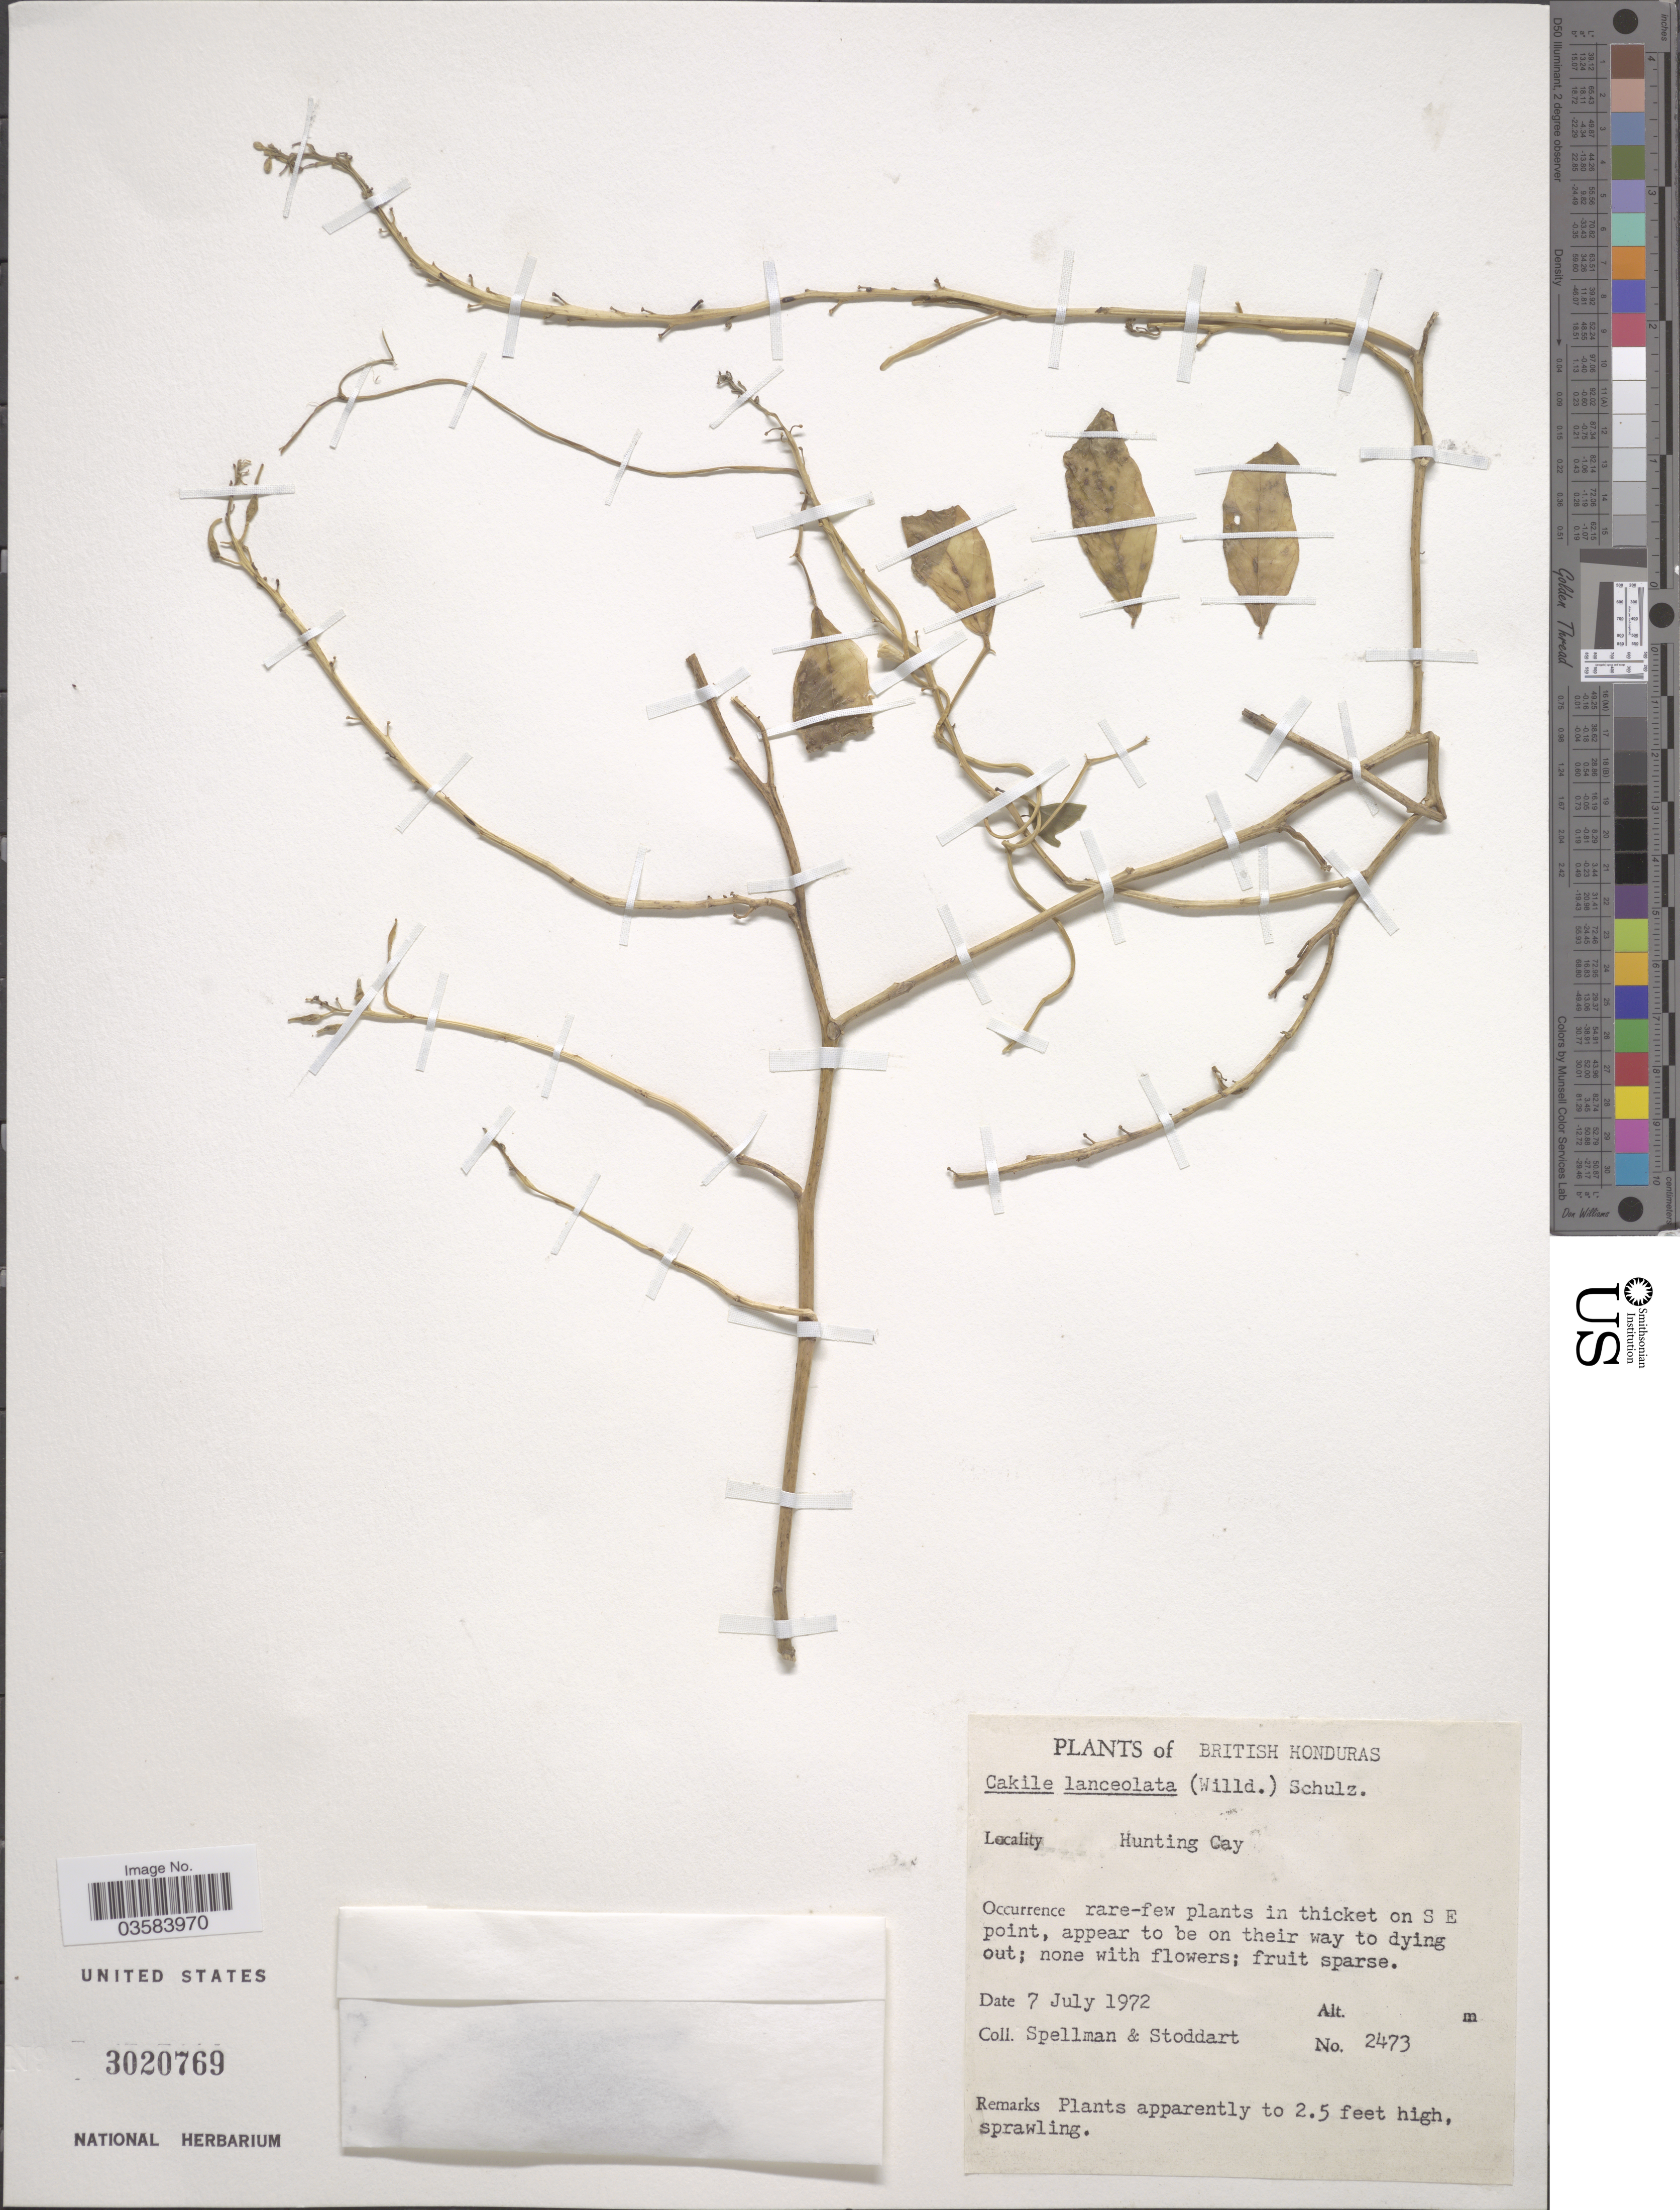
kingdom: Plantae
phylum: Tracheophyta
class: Magnoliopsida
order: Brassicales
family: Brassicaceae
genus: Cakile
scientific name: Cakile lanceolata subsp. lanceolata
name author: (Willd.) O.E. Schulz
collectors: Spellman, -- & -. Stoddart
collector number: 2473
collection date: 1972-07-07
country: Belize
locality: British Honduras. Hunting Cay.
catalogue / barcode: US 3020769